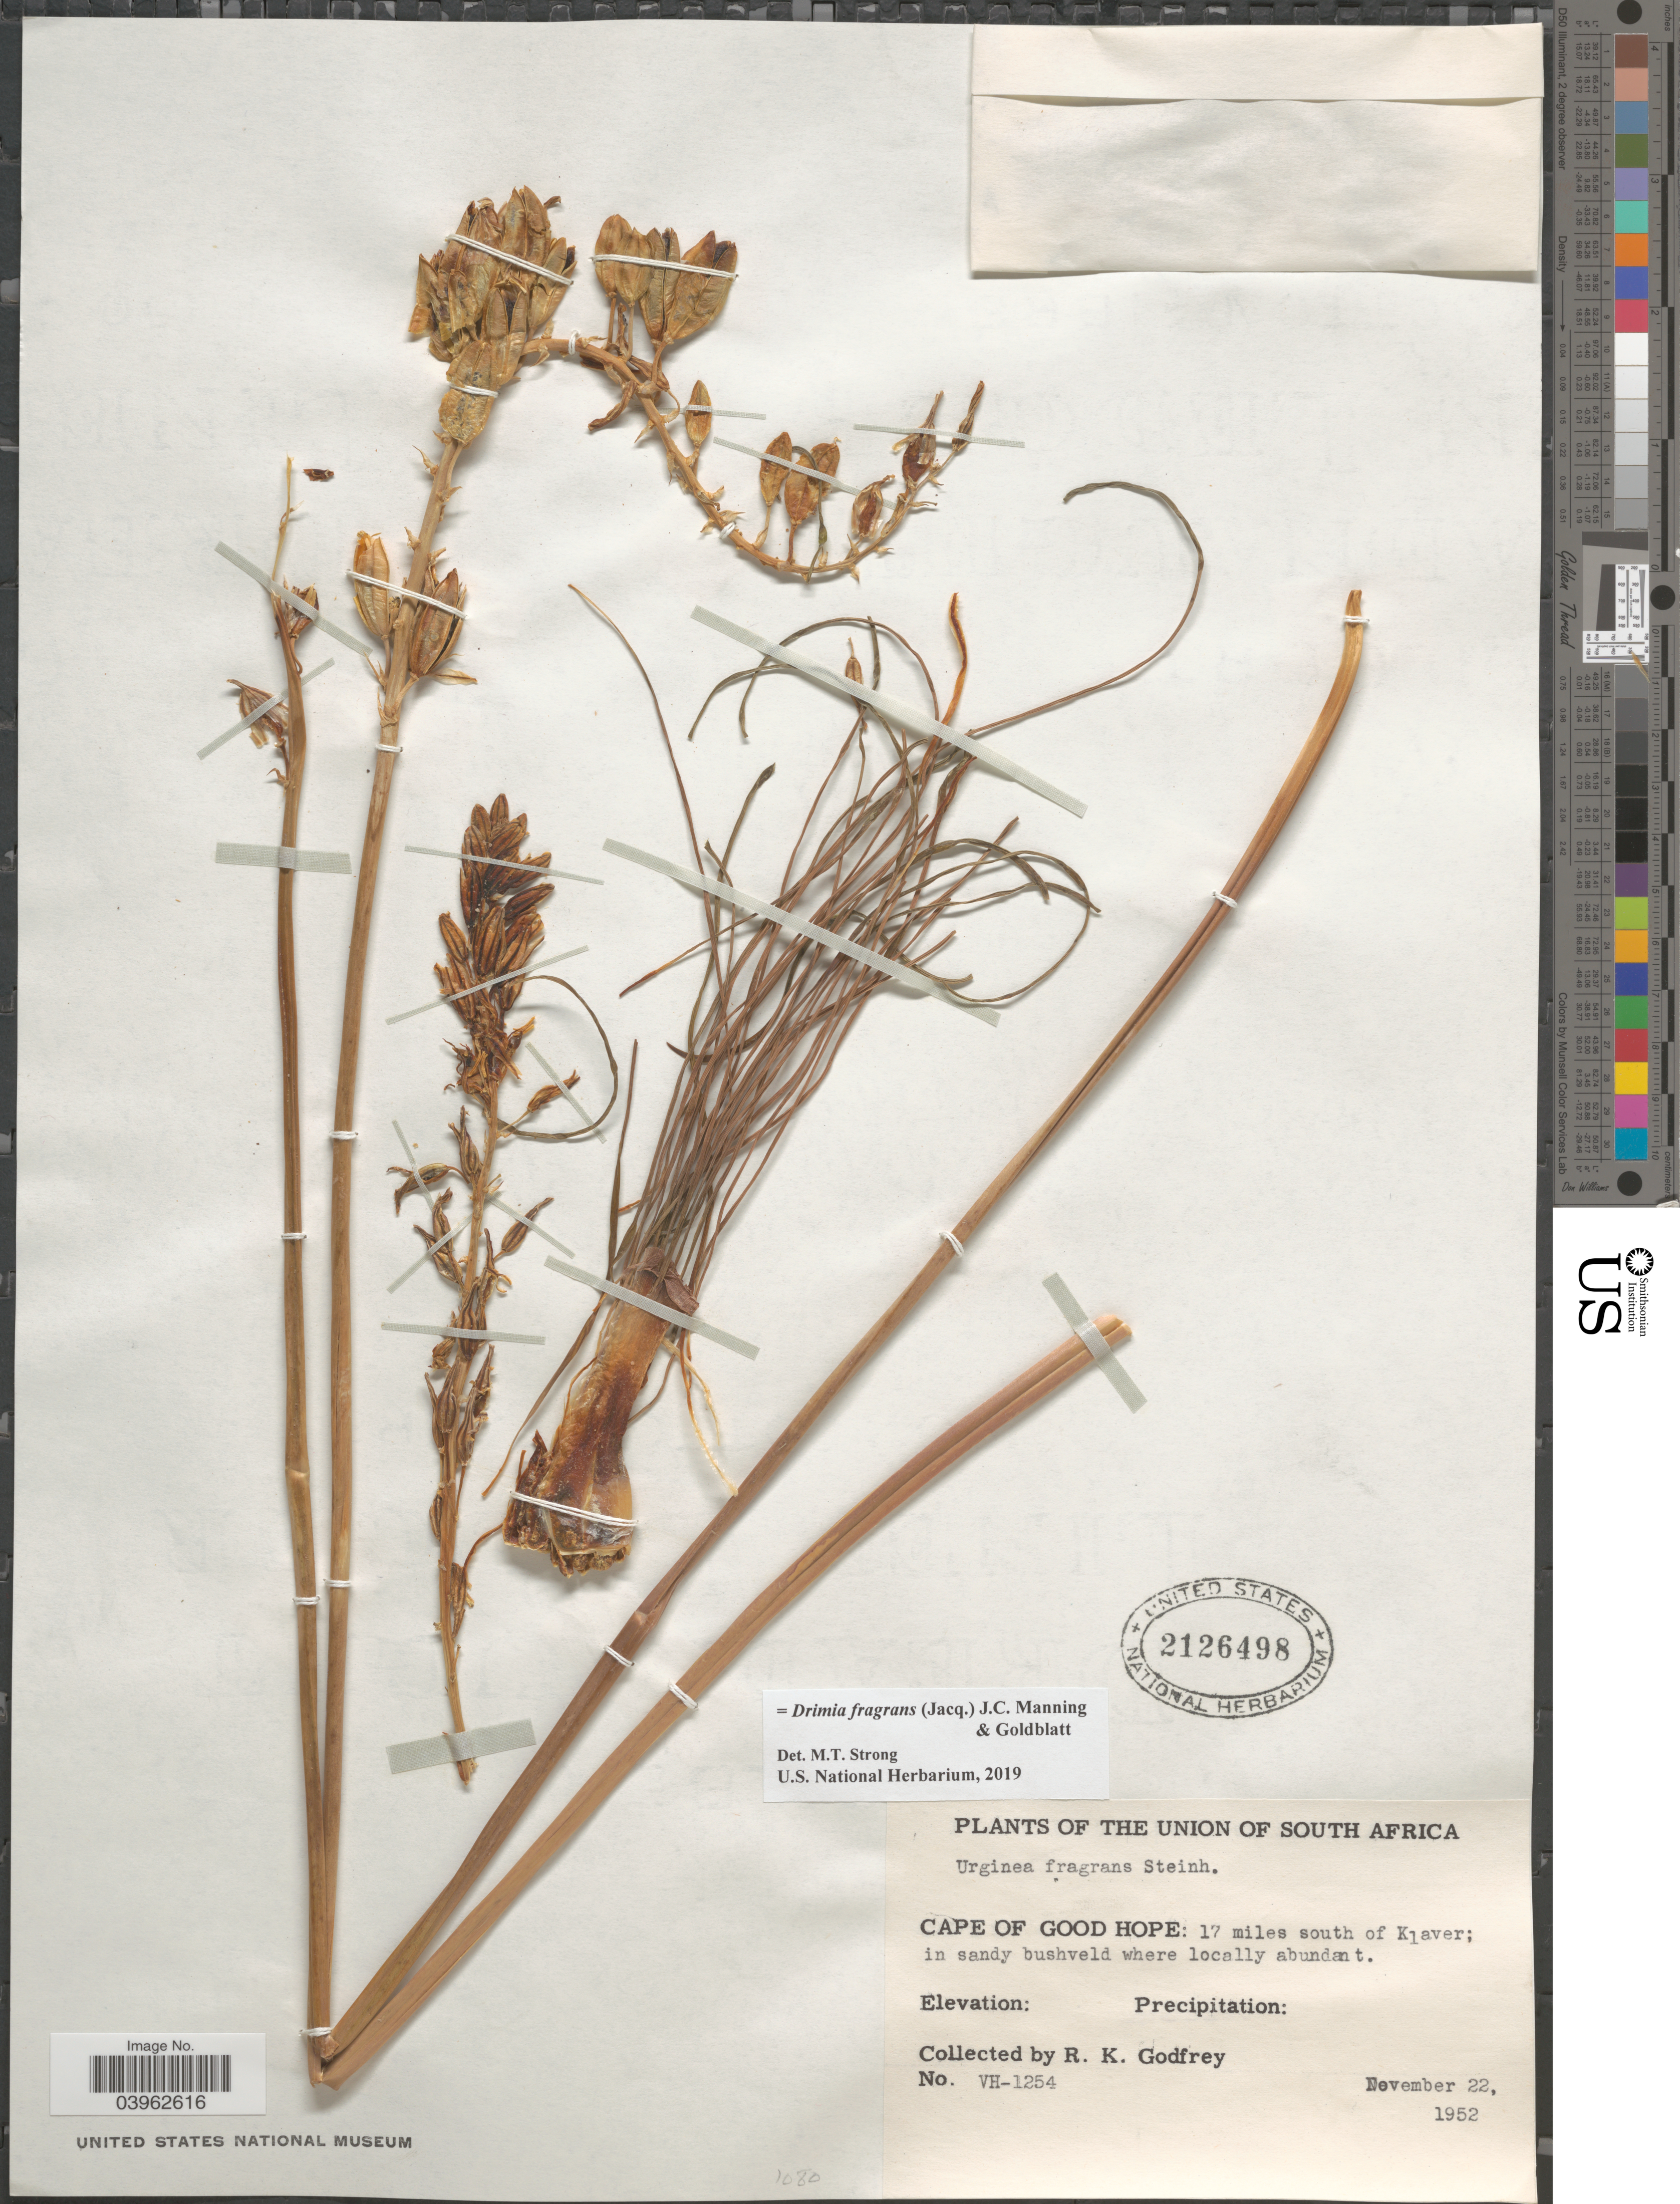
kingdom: Plantae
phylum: Tracheophyta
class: Liliopsida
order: Asparagales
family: Asparagaceae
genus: Drimia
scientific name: Drimia fragrans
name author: (Jacq.) J.C. Manning & Goldblatt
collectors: R. K. Godfrey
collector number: VH-1254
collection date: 1952-11-22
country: South Africa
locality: The Union of South Africa. Cape of Good Hope: 17 miles south of Klaver.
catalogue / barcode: US 2126498